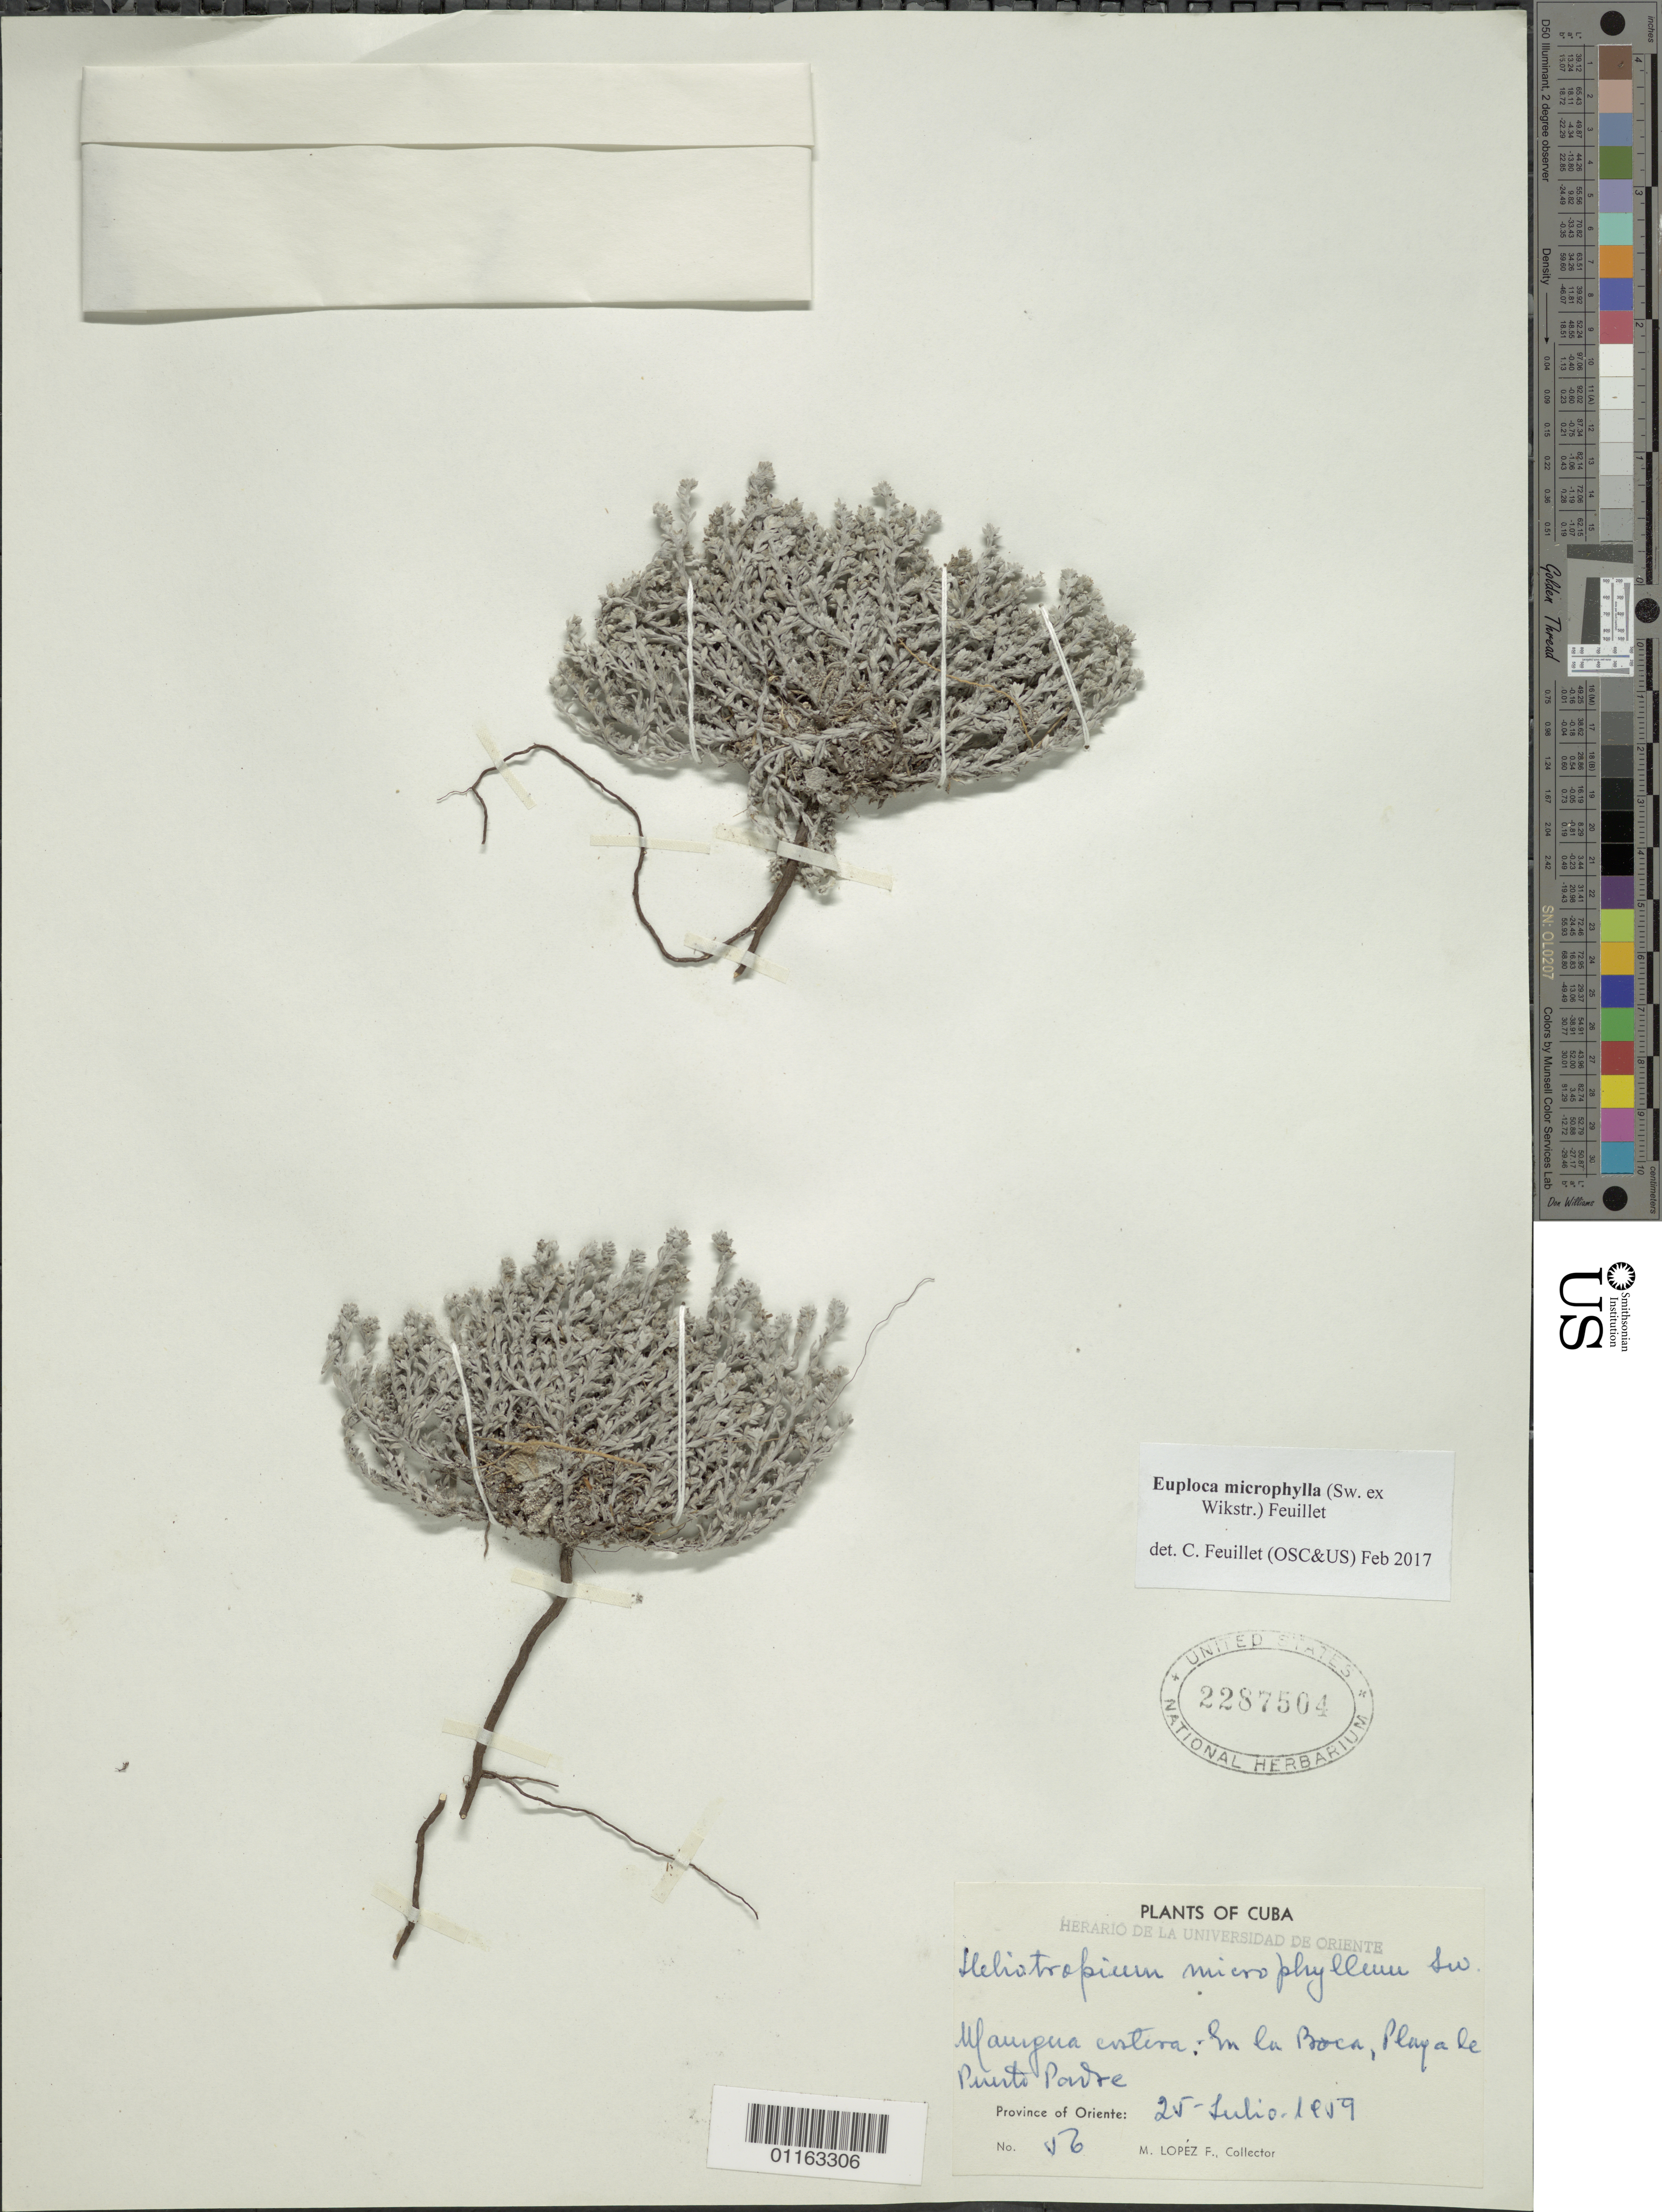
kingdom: Plantae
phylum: Tracheophyta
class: Magnoliopsida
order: Boraginales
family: Heliotropiaceae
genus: Euploca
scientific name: Euploca microphylla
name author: (Sw. & Wikstr.) Feuillet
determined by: Feuillet, C.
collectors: M. López Figueiras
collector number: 56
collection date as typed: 25 Jul 1959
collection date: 1959-07-25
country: Cuba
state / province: Oriente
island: Cuba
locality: Manigua Costera(?): en la Boca, Playa a la Punta Padre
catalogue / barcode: US 2287504